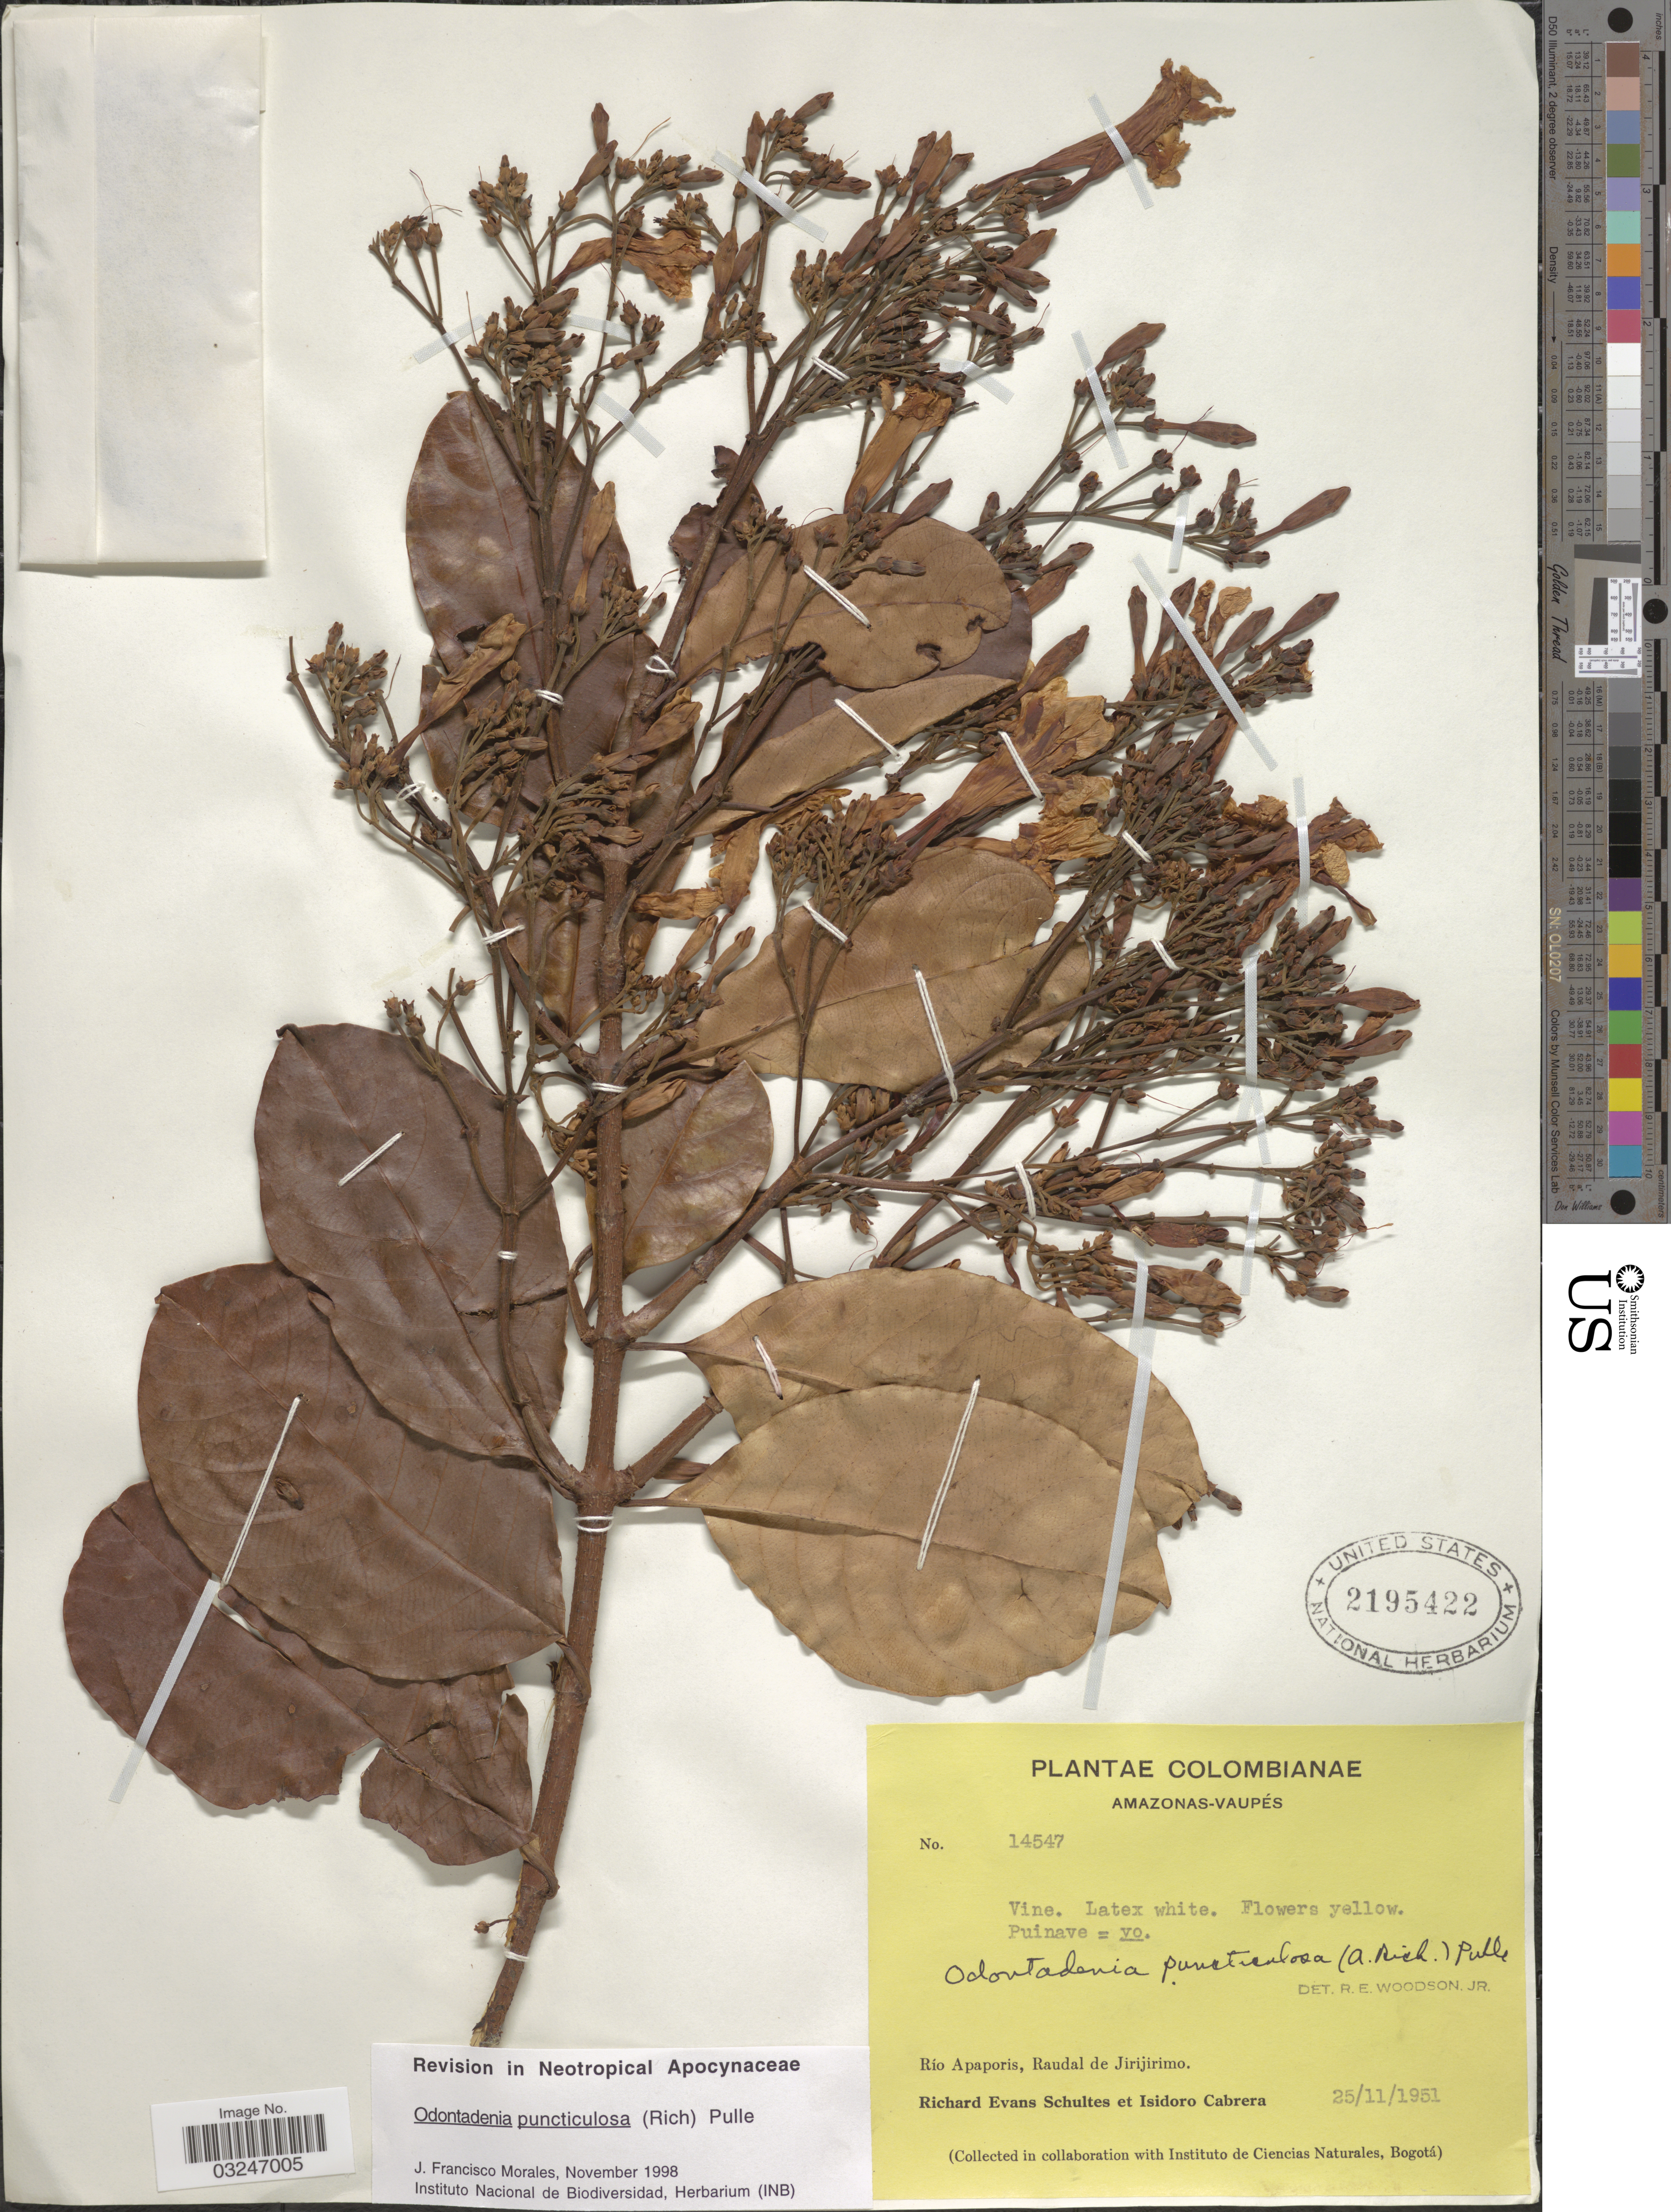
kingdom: Plantae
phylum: Tracheophyta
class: Magnoliopsida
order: Gentianales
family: Apocynaceae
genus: Odontadenia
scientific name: Odontadenia puncticulosa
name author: (Rich.) Pulle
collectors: R. E. Schultes & I. Cabrera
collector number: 14547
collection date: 1951-11-25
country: Colombia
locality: Amazonas-Vaupés. Río Apaporis, Raudal de Jirijirimo.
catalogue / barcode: US 2195422